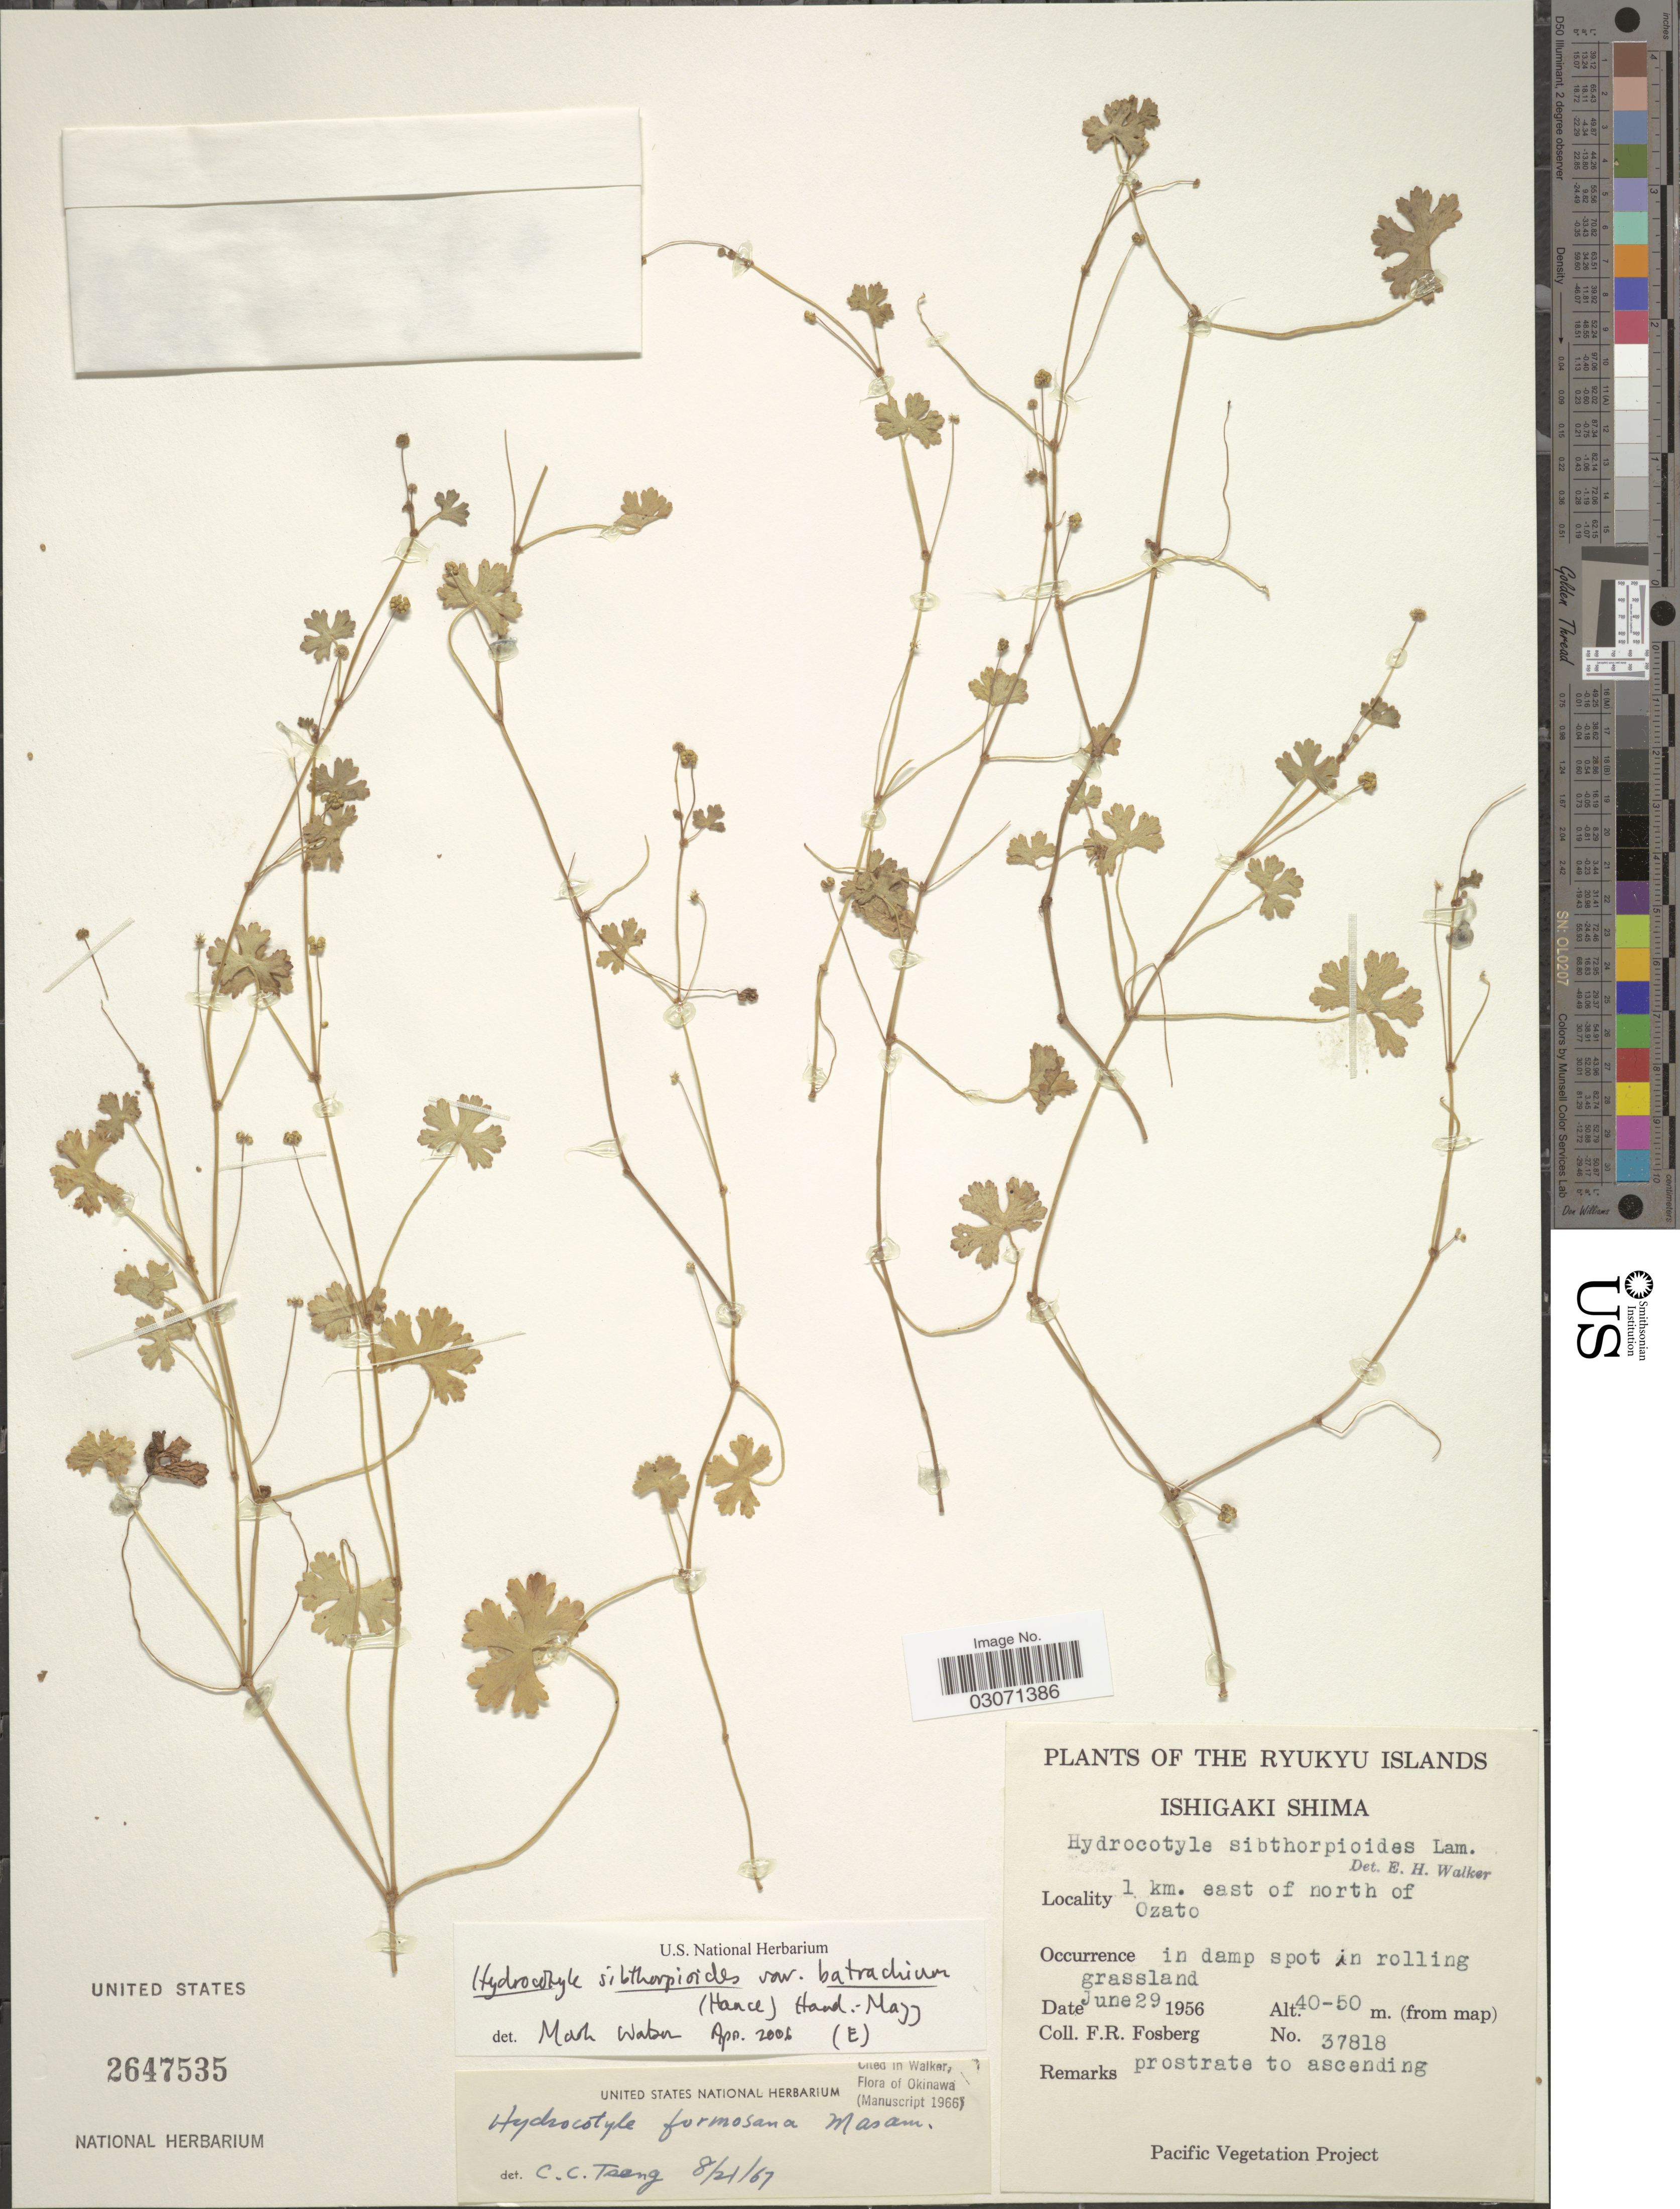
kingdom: Plantae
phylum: Tracheophyta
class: Magnoliopsida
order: Apiales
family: Araliaceae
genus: Hydrocotyle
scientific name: Hydrocotyle formosana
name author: Masam.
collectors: F. R. Fosberg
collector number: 37818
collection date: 1956-06-29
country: Japan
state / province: Okinawa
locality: The Ryukyu Islands. Ishigaki Shima. 1 km. east of north of Ozato.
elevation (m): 40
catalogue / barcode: US 2647535